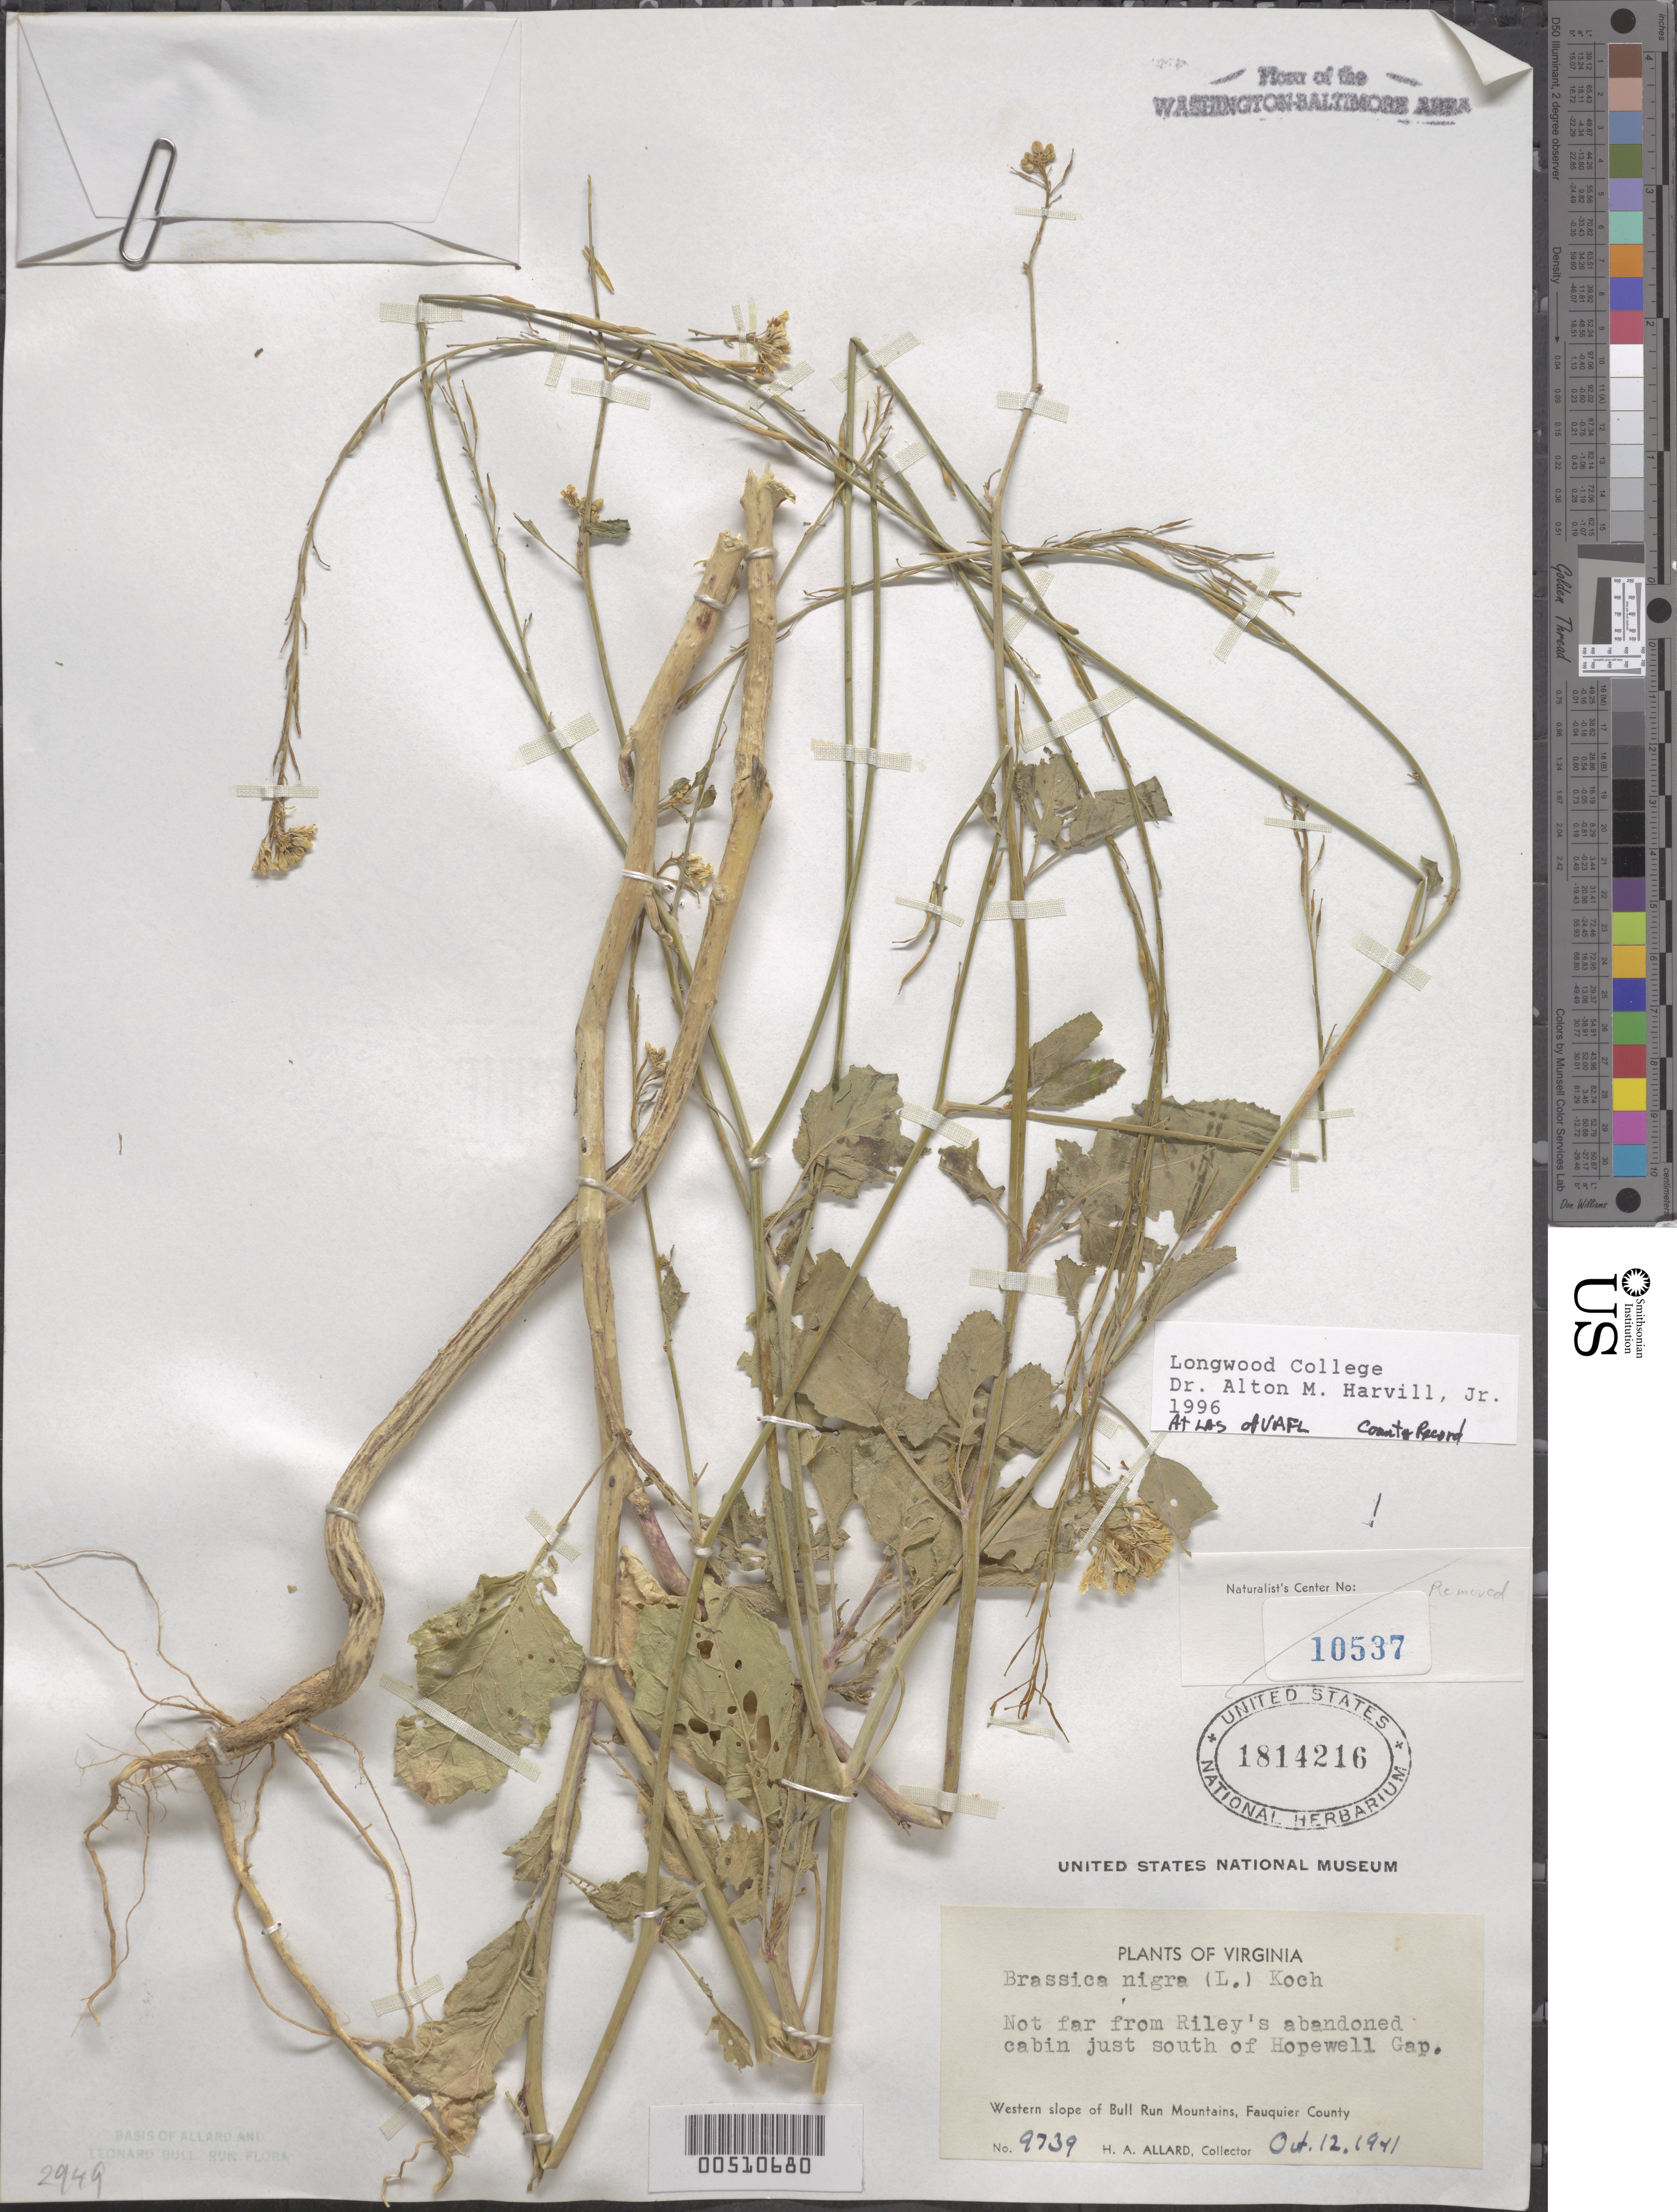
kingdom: Plantae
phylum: Tracheophyta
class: Magnoliopsida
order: Brassicales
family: Brassicaceae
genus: Brassica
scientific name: Brassica nigra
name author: (L.) W.D.J. Koch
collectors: H. A. Allard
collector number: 9739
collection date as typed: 12 Oct 1941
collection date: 1941-10-12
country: United States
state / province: Virginia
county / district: Fauquier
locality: Riley's abandoned cabin, S of Hopewell Gap, W slope of Bull Run Mts. Bull Run Mts.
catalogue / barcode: US 1814216